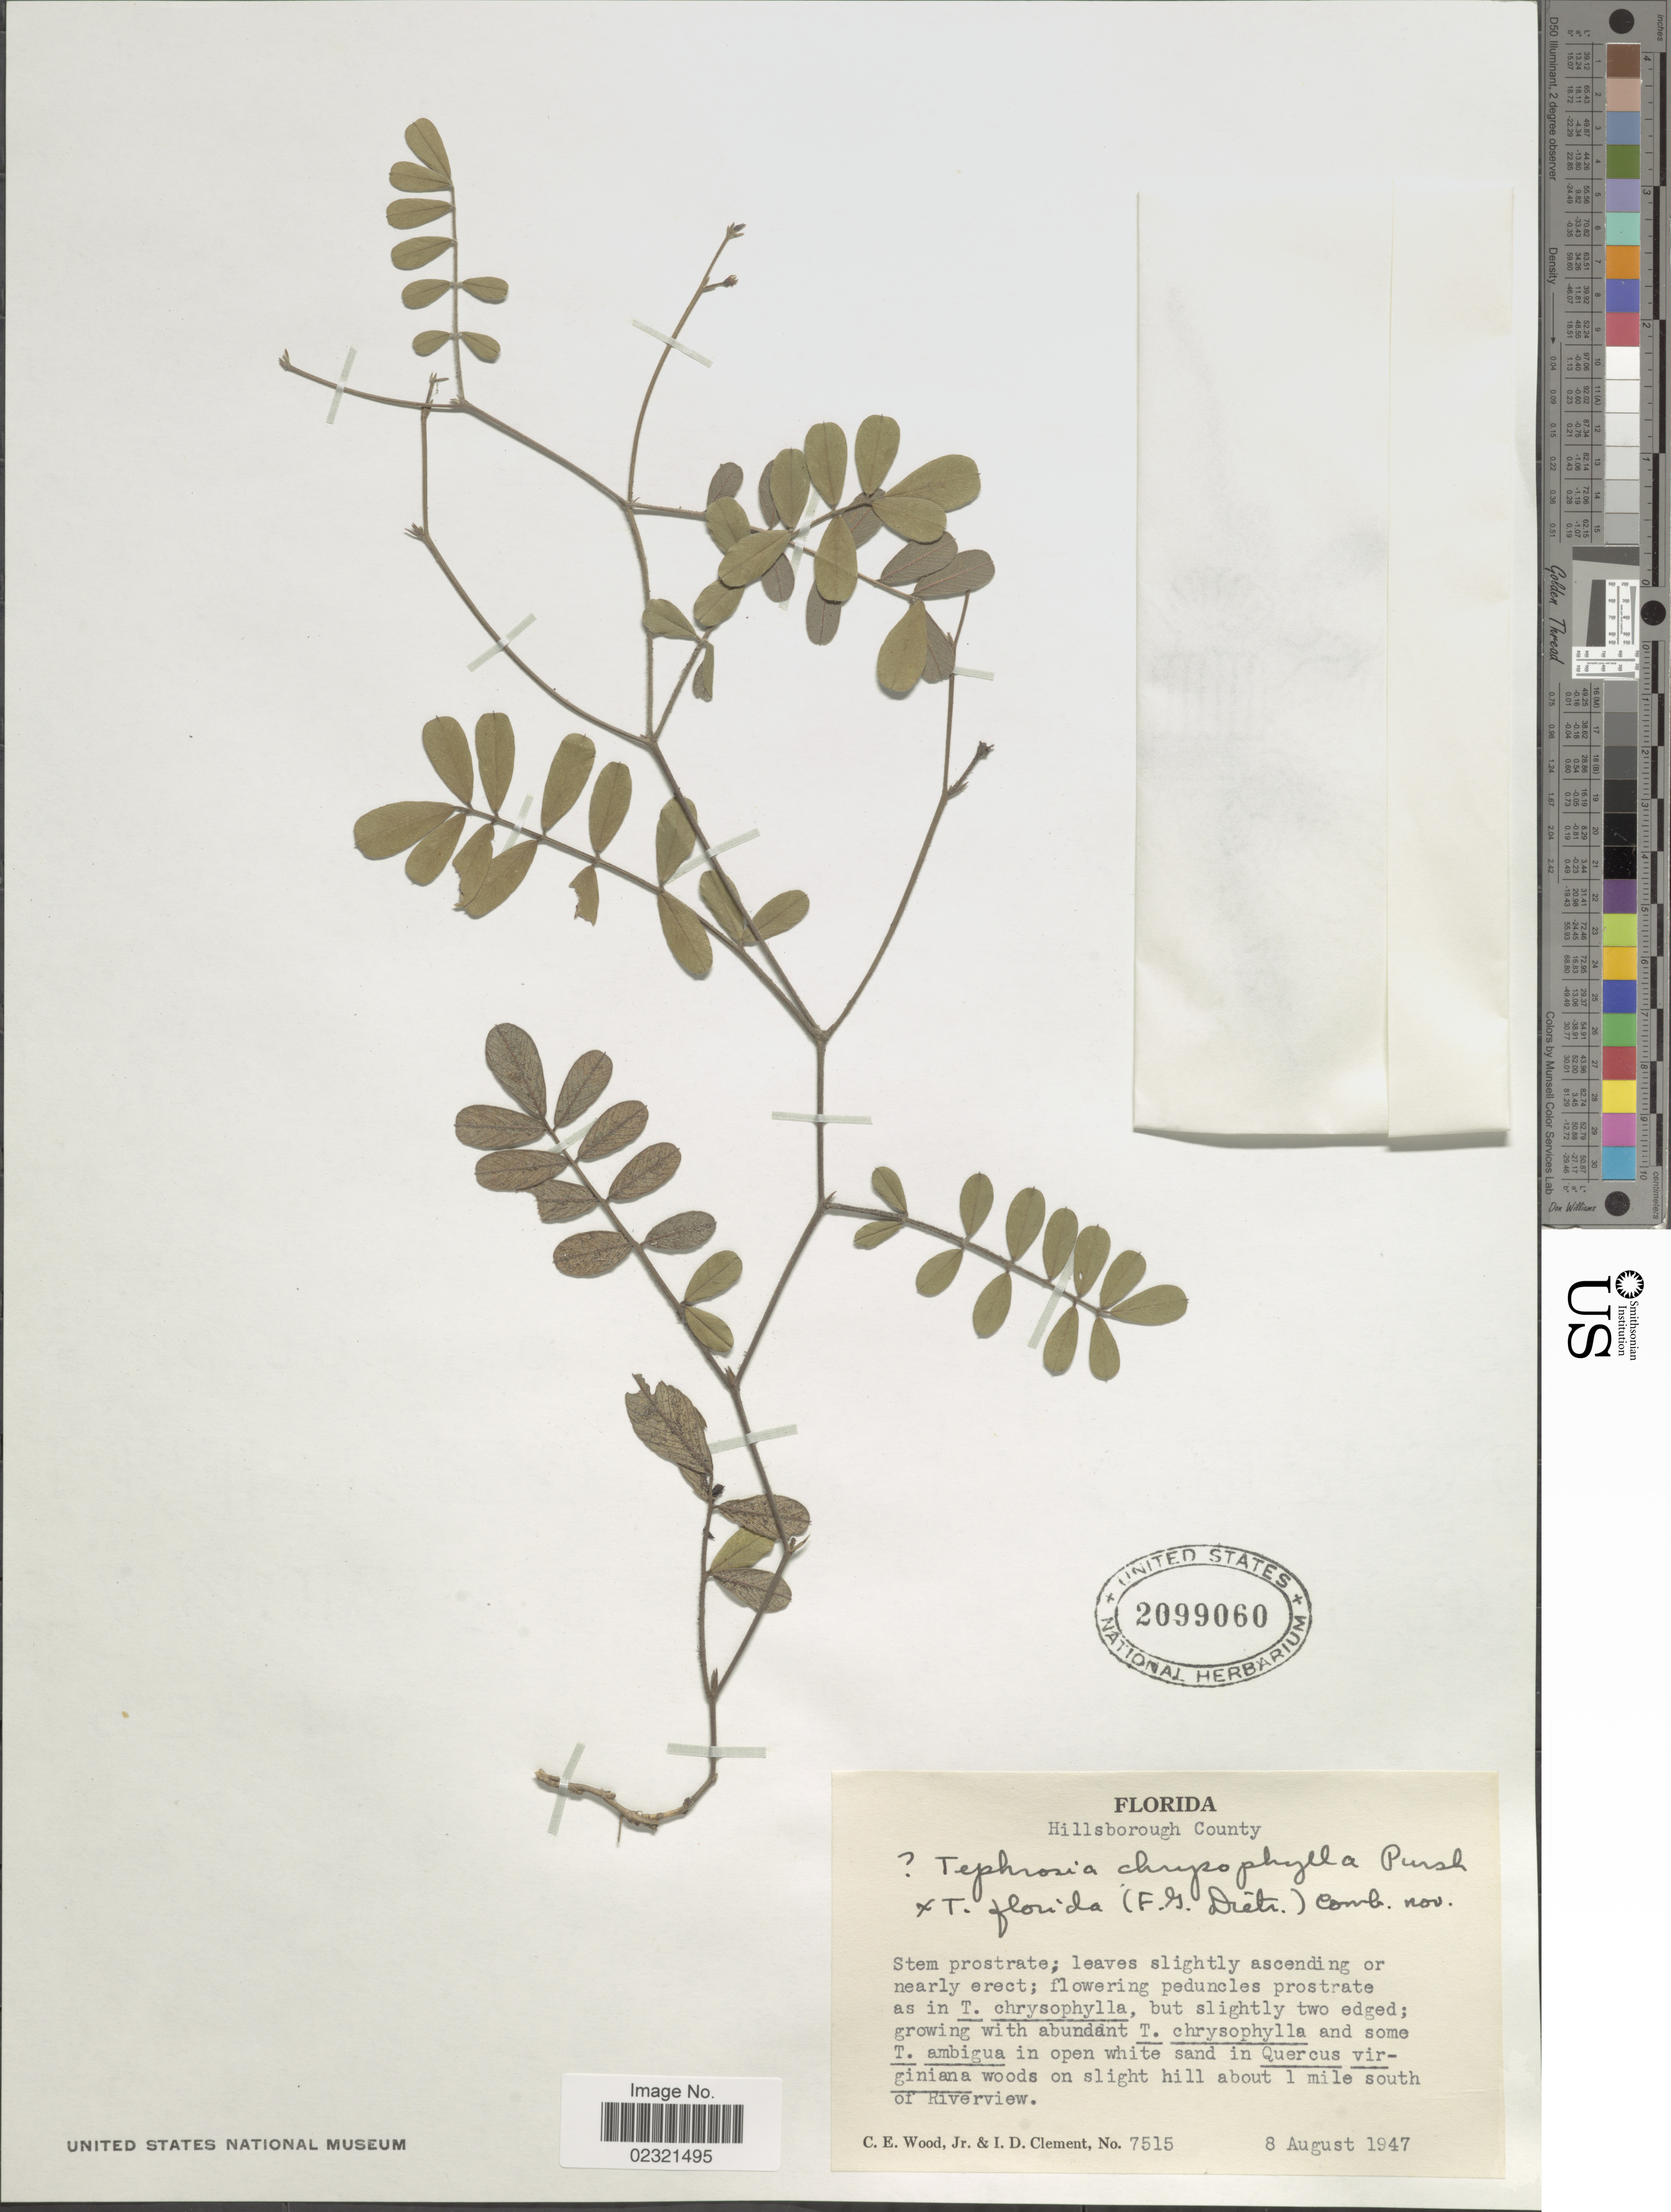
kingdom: Plantae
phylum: Tracheophyta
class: Magnoliopsida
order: Fabales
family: Fabaceae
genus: Tephrosia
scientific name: Tephrosia chrysophylla x T. florida (Dietr.) C.E. Wood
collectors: C. Wood & I. Clement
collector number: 7515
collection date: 1947-08-08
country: United States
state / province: Florida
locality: Hillsborough County. On slight hill about 1 mile south of Riverview.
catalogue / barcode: US 2099060